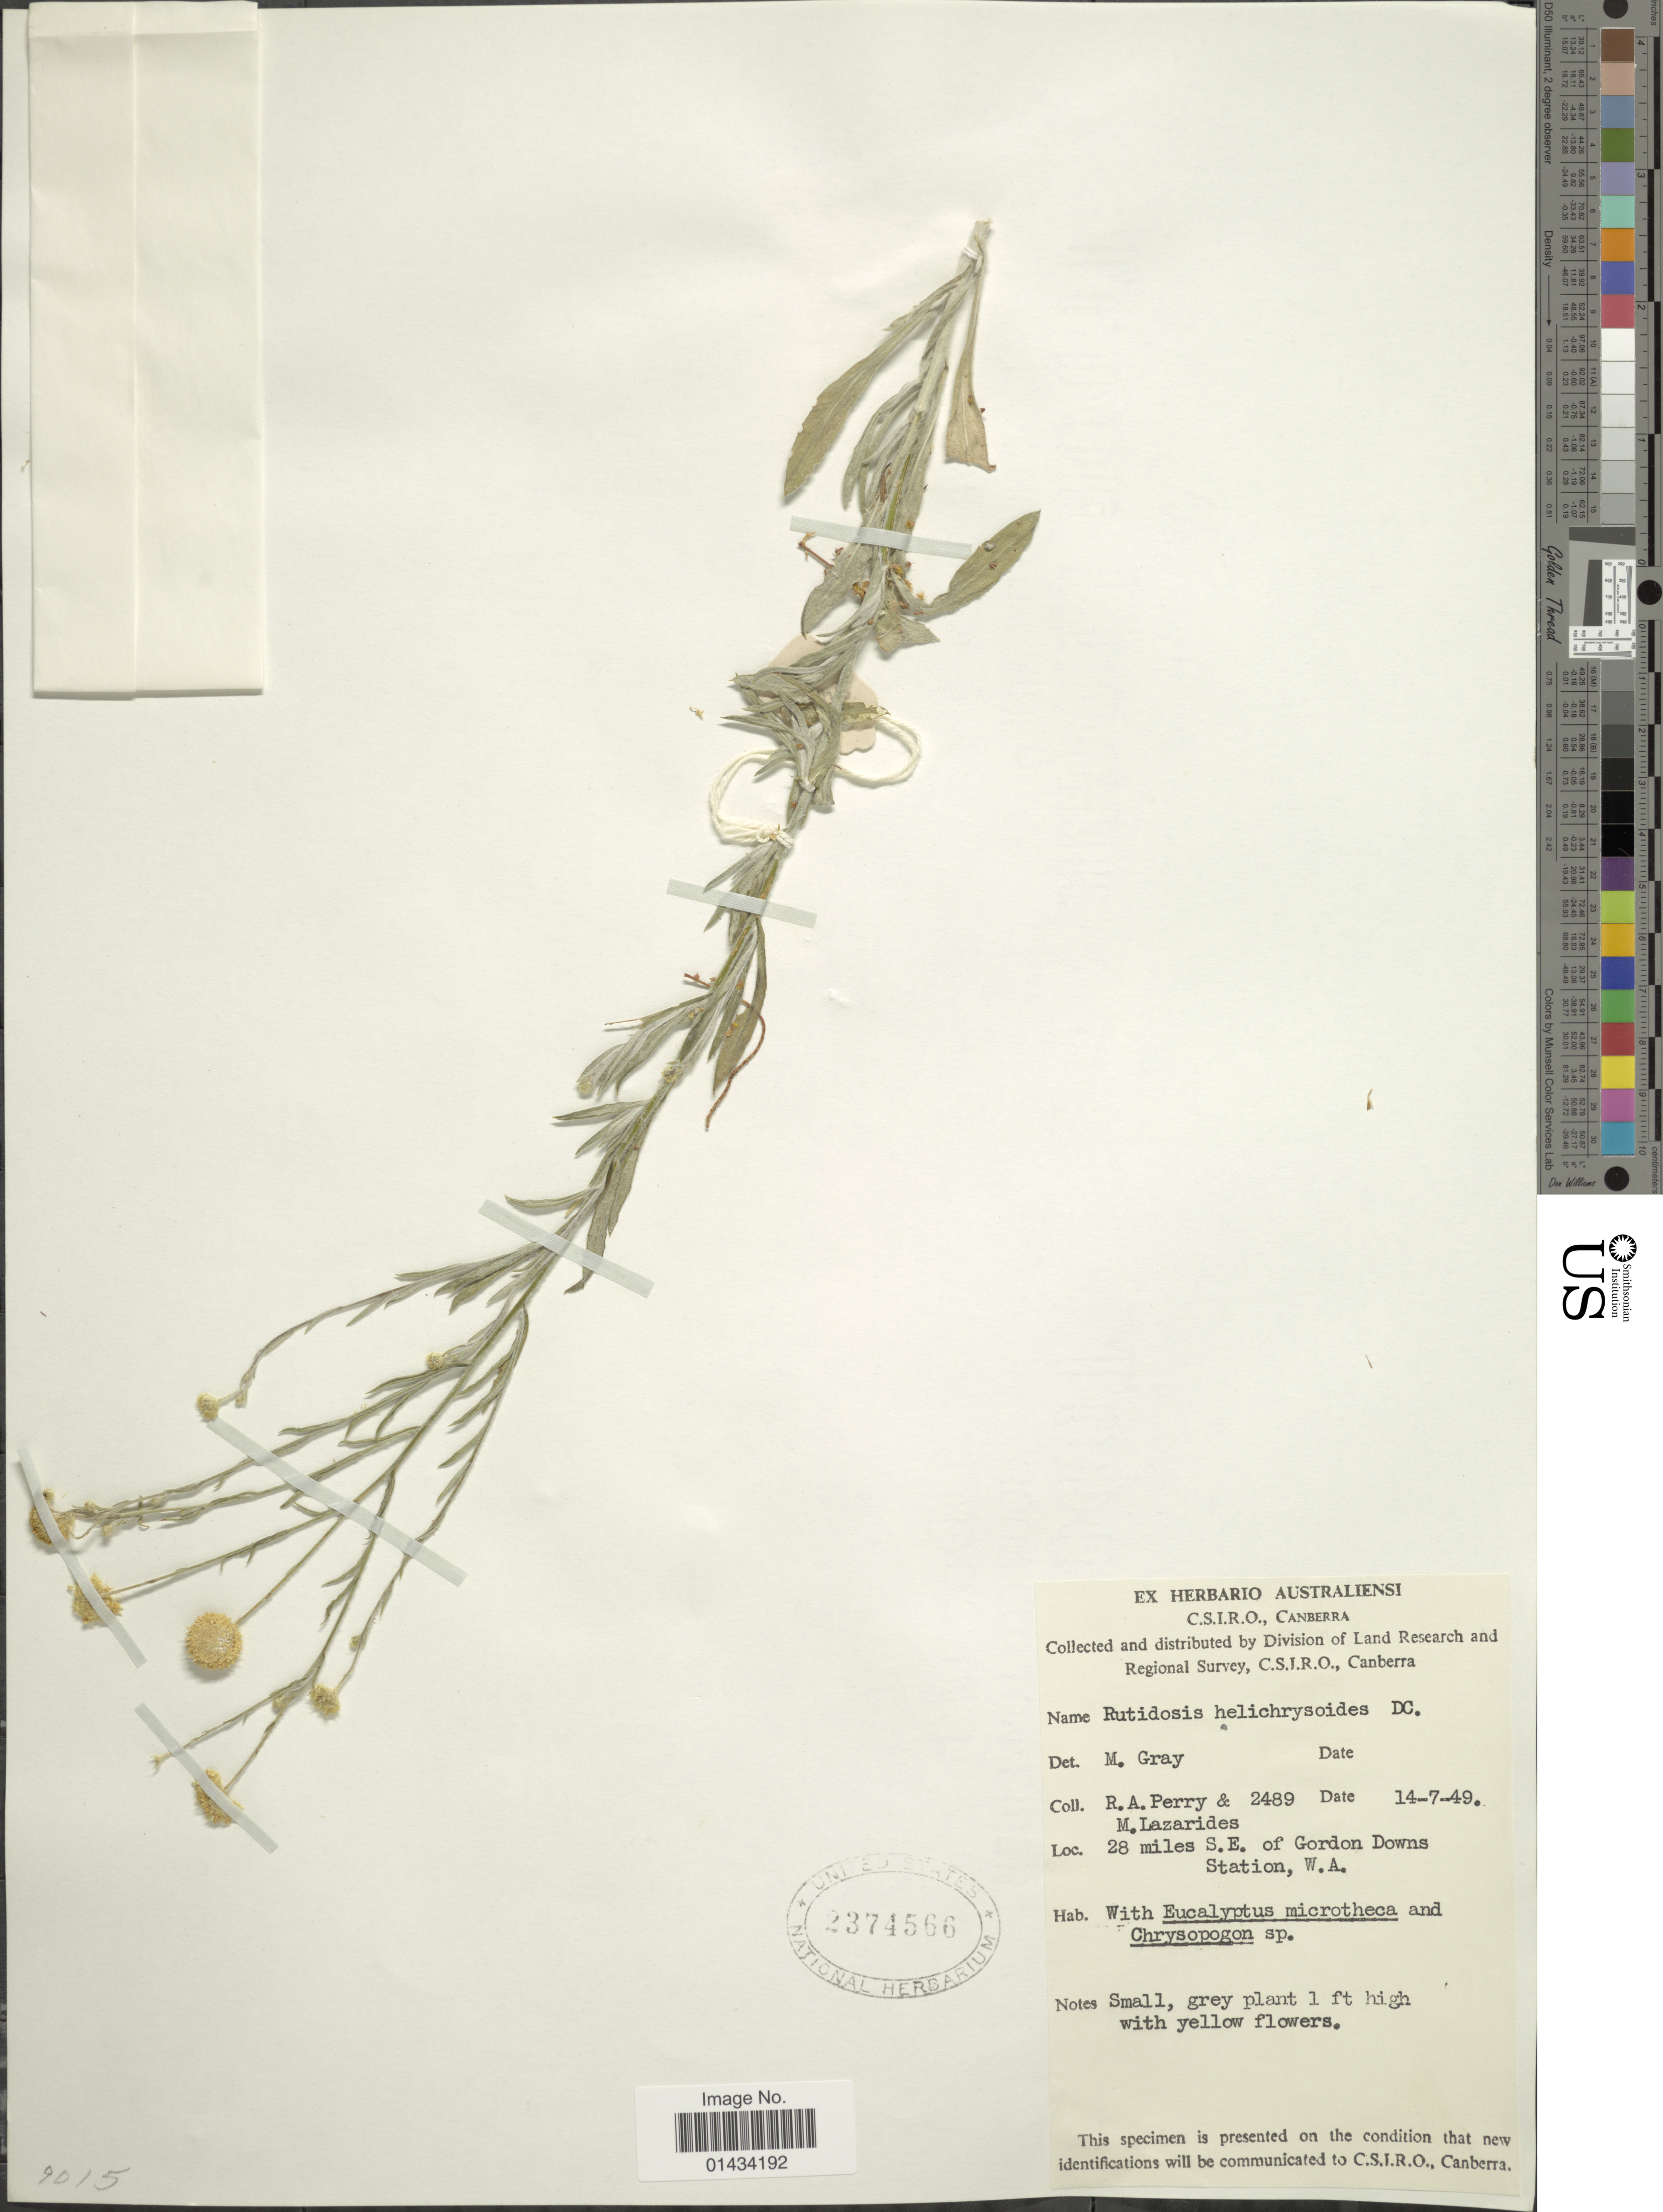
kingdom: Plantae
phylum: Tracheophyta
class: Magnoliopsida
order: Asterales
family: Asteraceae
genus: Rutidosis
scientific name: Rutidosis helichrysoides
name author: DC.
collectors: Perry, R. A. & M. Lazarides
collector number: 2489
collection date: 1949-07-14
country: Australia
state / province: Western Australia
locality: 29 miles S.E. of Gordon Downs Station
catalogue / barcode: US 2374566